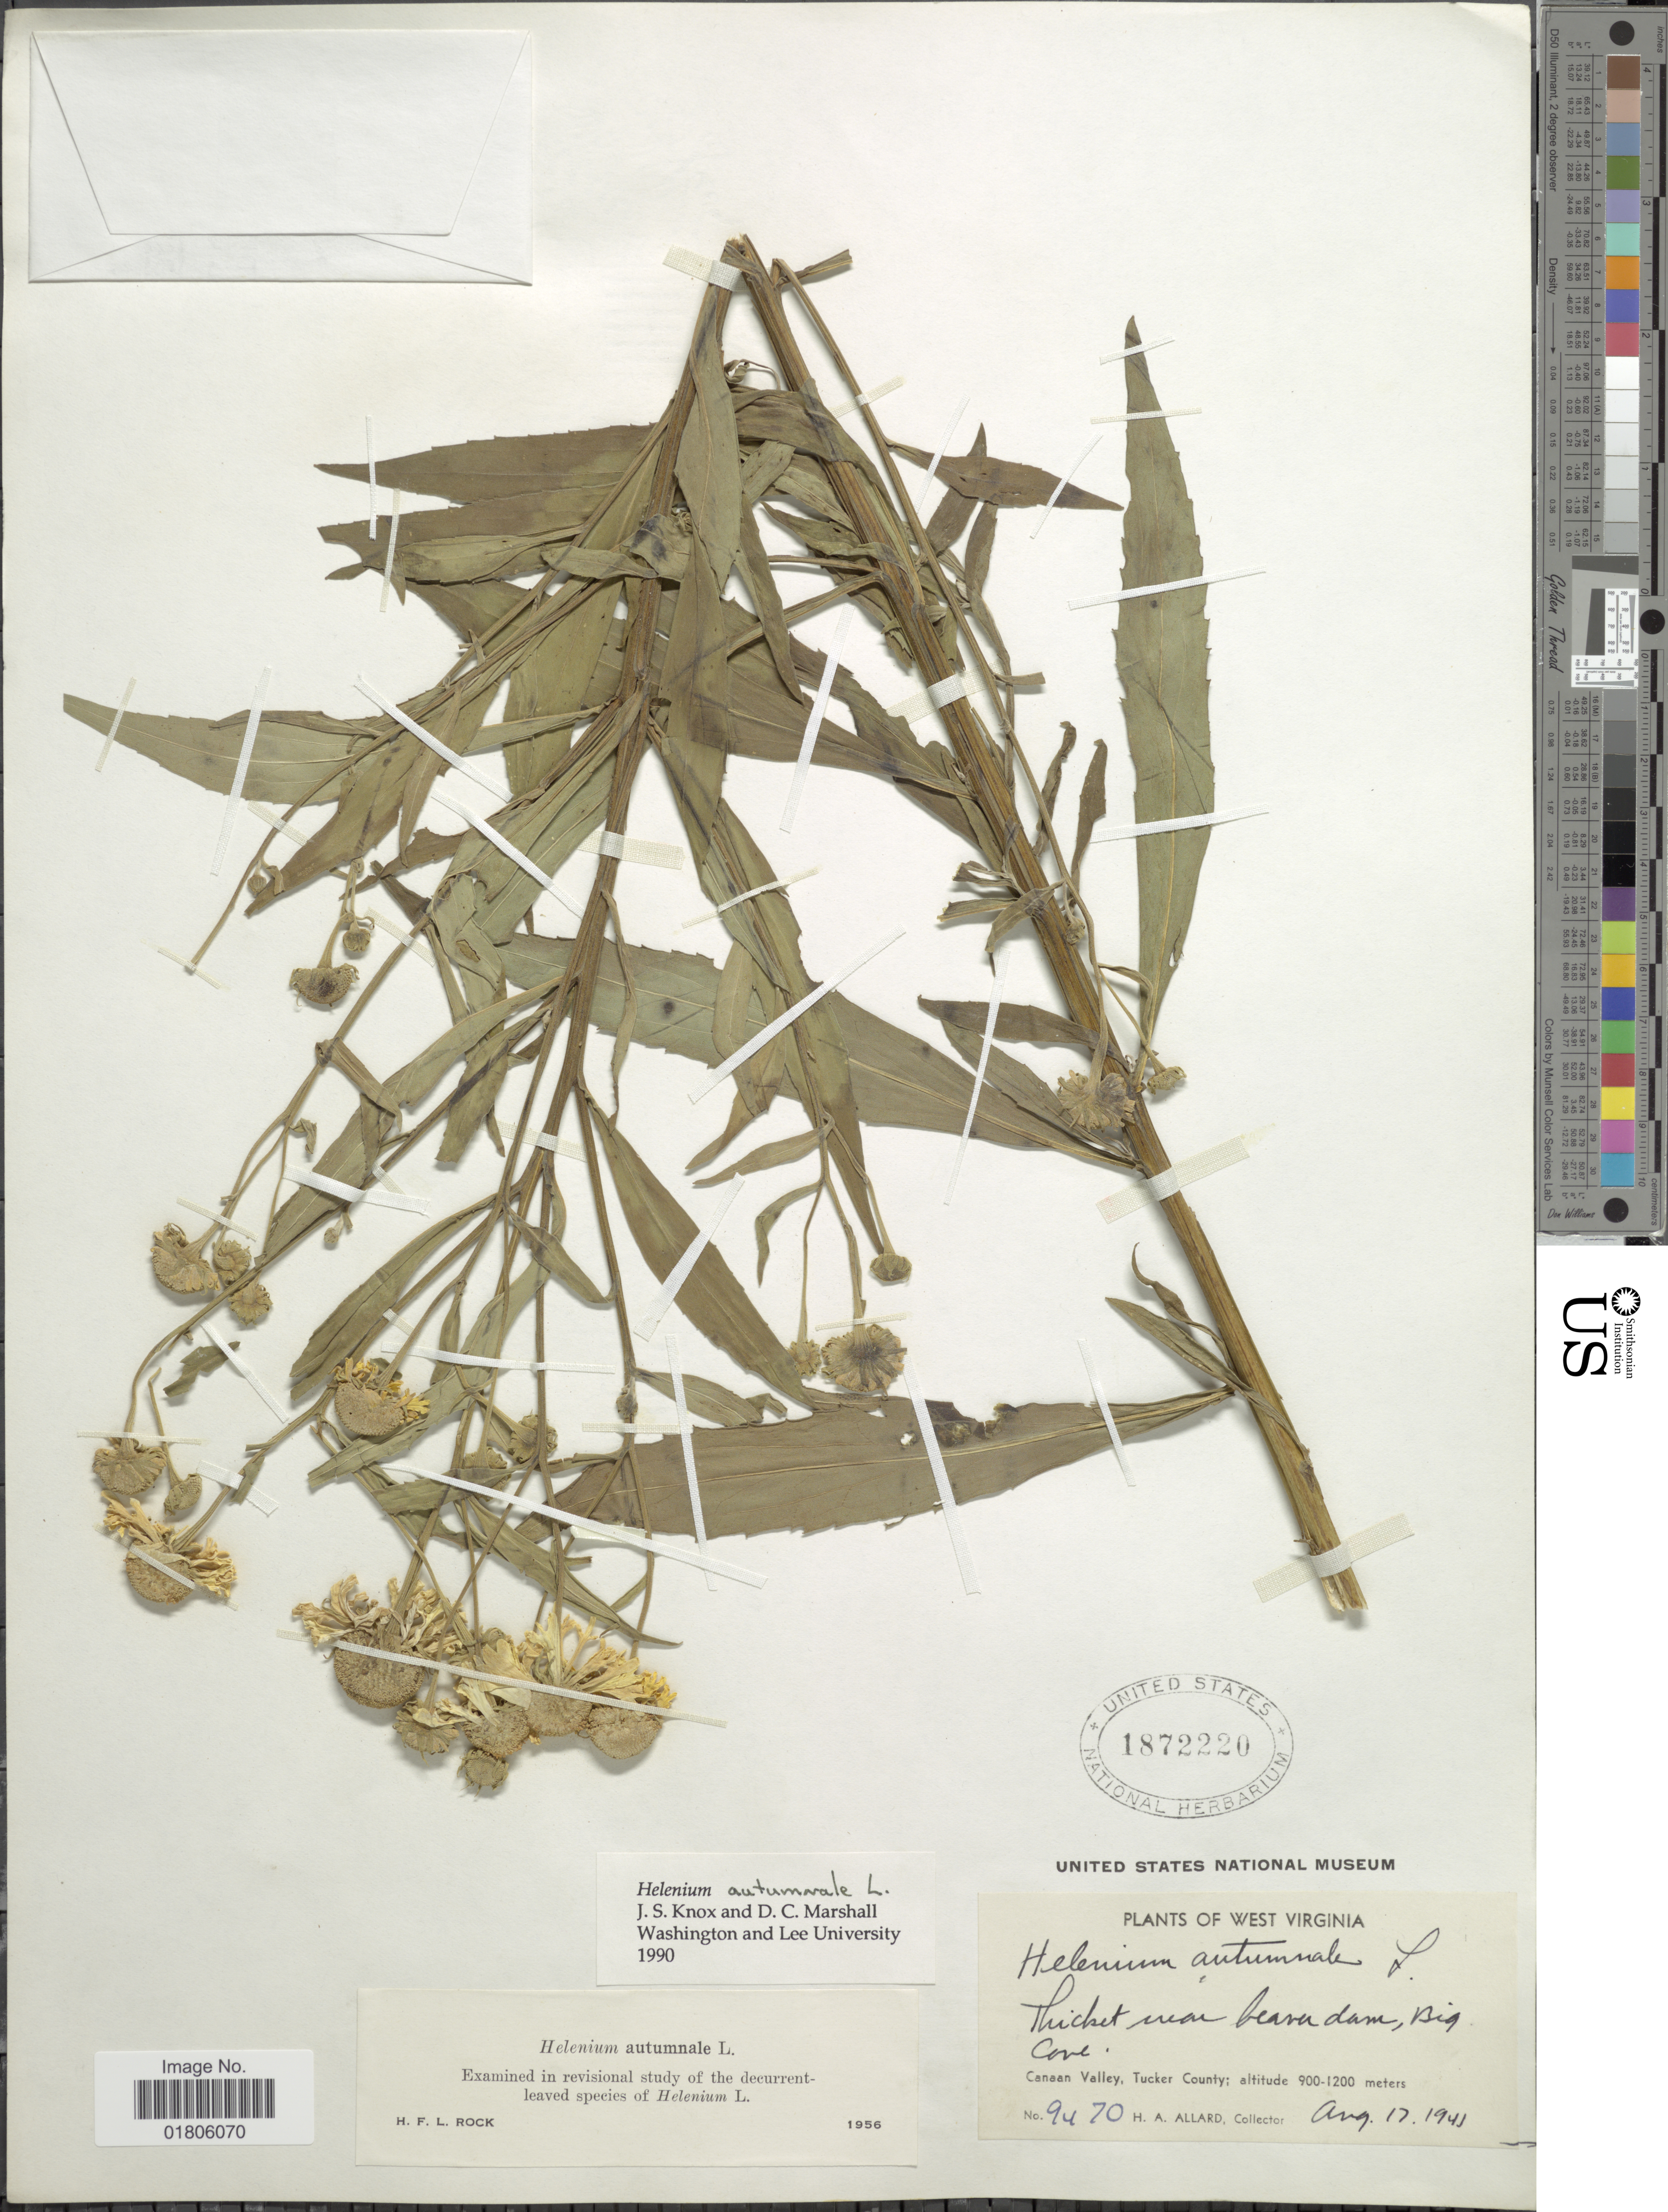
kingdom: Plantae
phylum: Tracheophyta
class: Magnoliopsida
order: Asterales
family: Asteraceae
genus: Helenium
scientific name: Helenium autumnale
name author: L.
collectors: H. A. Allard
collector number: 9470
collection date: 1941-08-17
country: United States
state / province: West Virginia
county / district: Tucker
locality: Big Cove. Canaan Valley, Tucker County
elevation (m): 900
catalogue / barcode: US 1872220